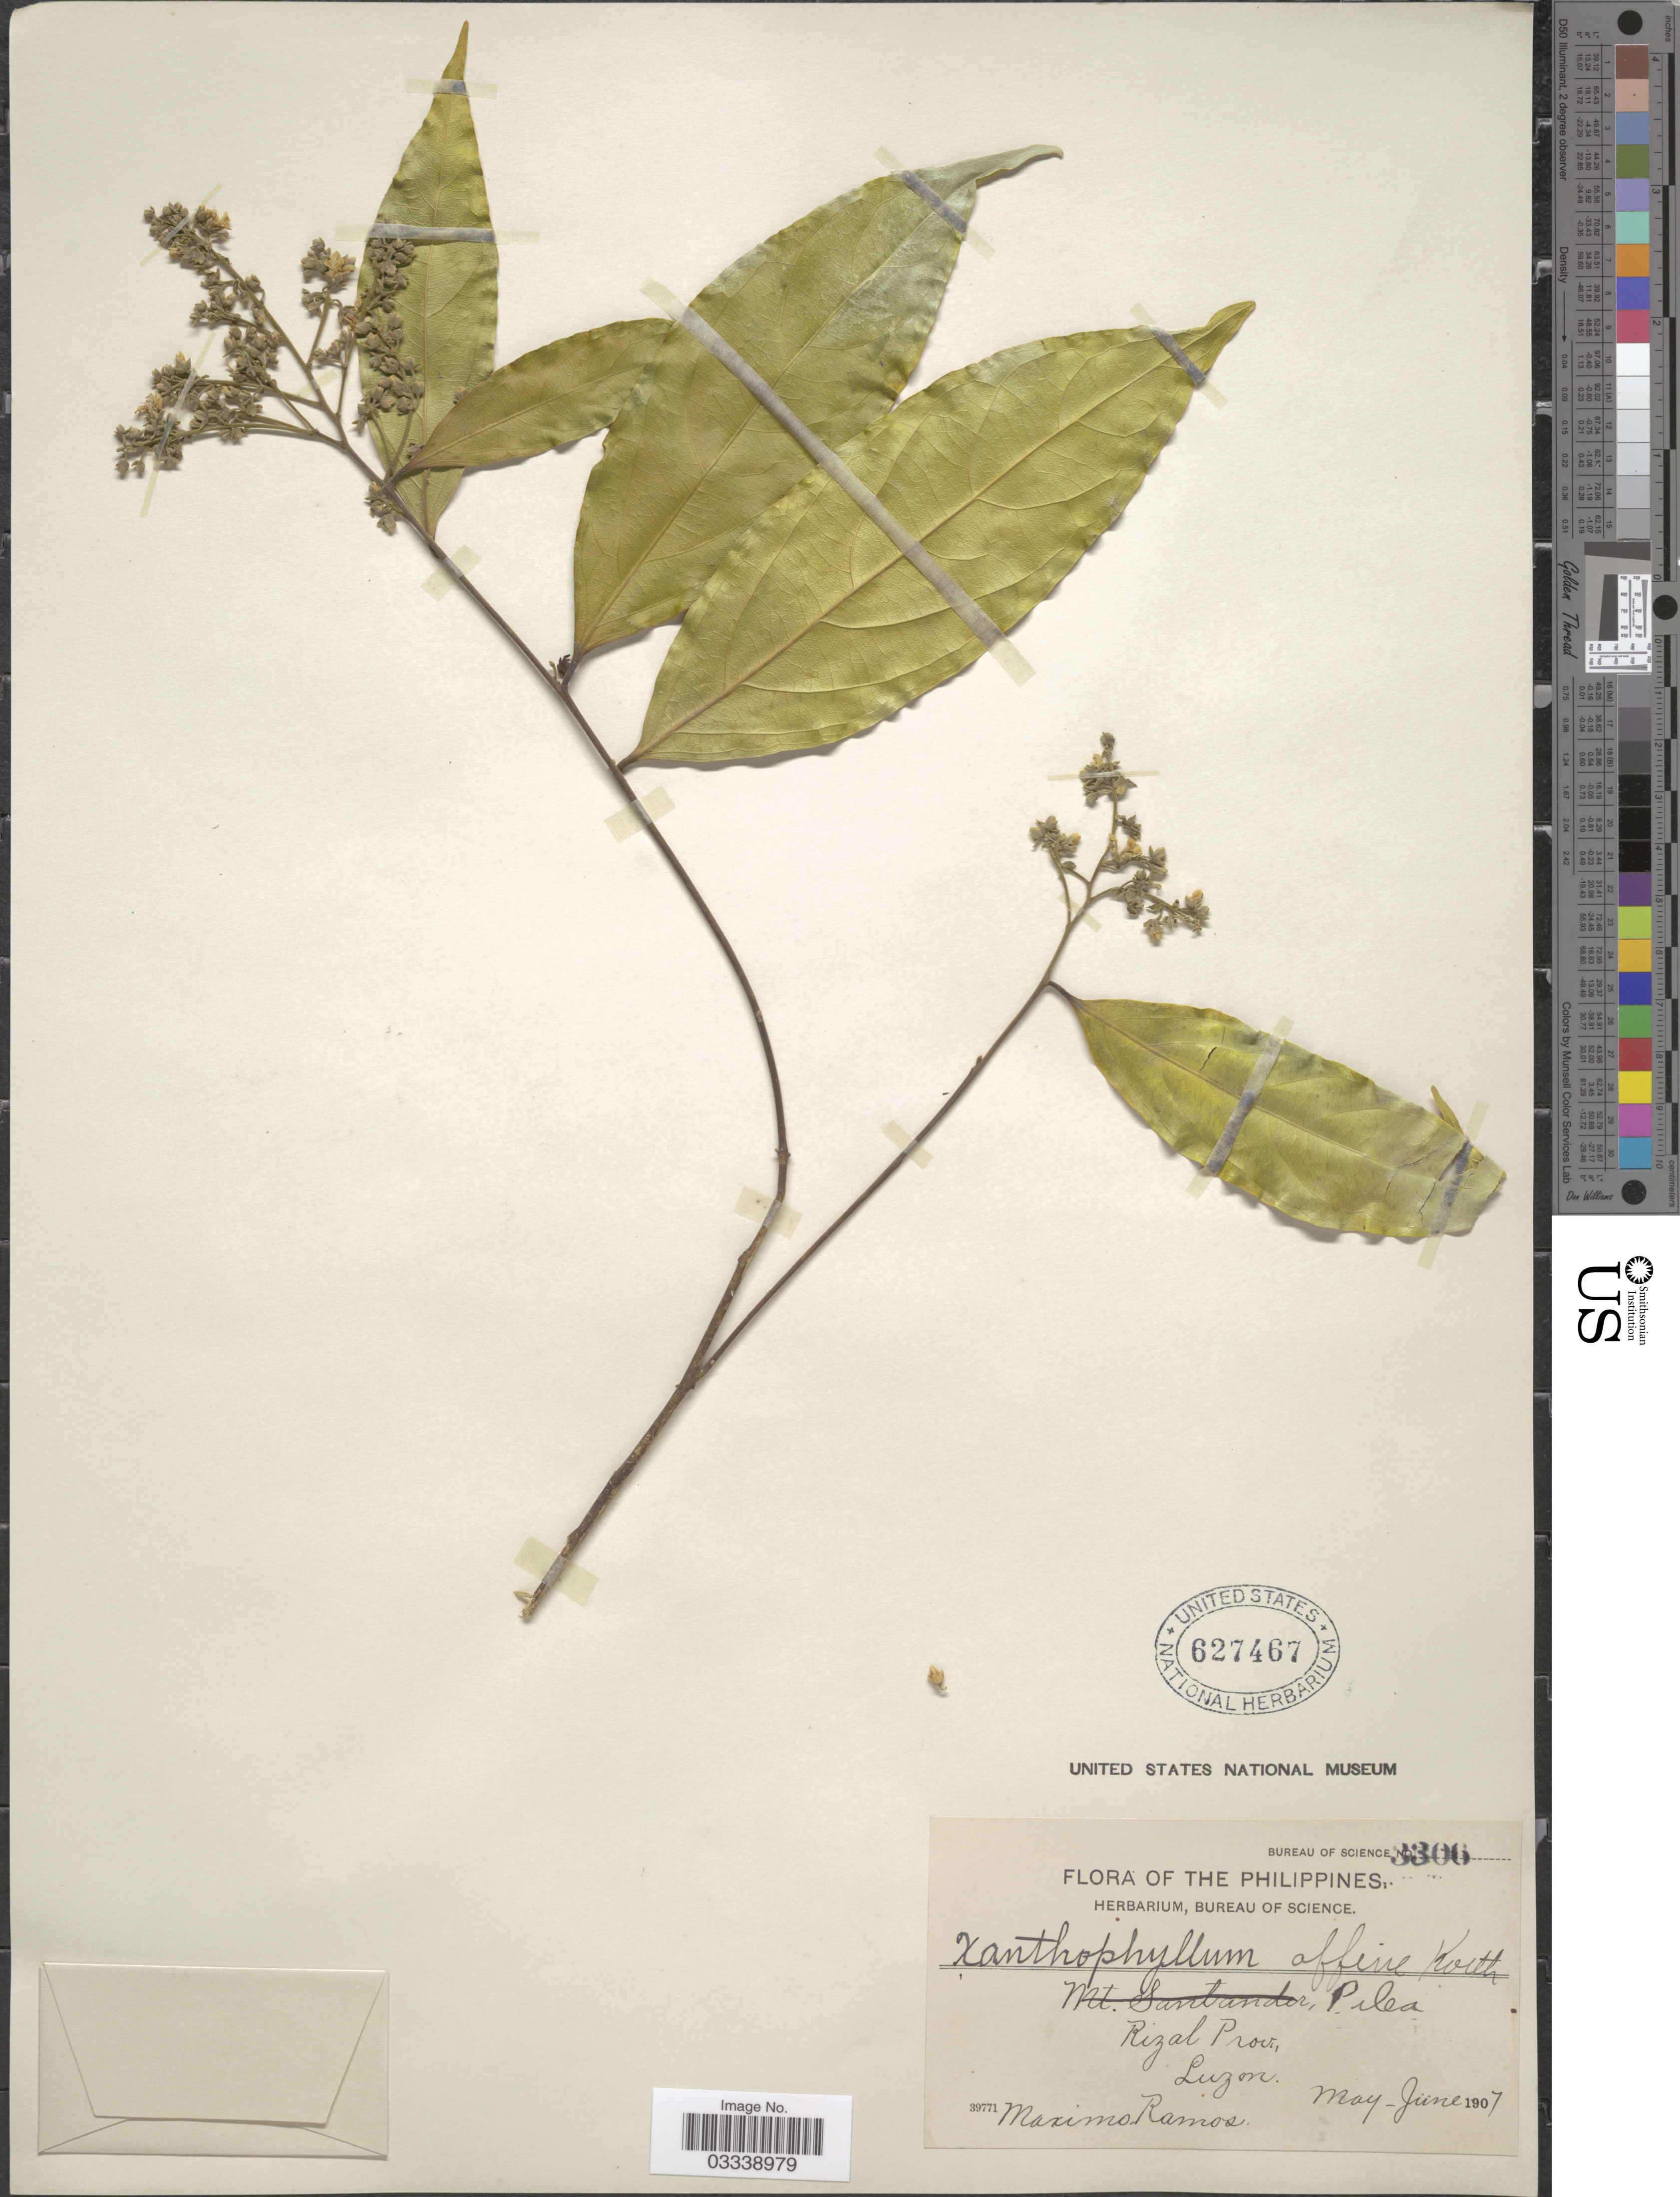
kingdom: Plantae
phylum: Tracheophyta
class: Magnoliopsida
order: Fabales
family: Polygalaceae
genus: Xanthophyllum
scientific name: Xanthophyllum affine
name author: Korth. ex Miq.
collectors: M. Ramos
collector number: Bureau of Science 3306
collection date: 1907-05/1907-06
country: Philippines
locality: Rizal Prov., Luzon.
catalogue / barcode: US 627467